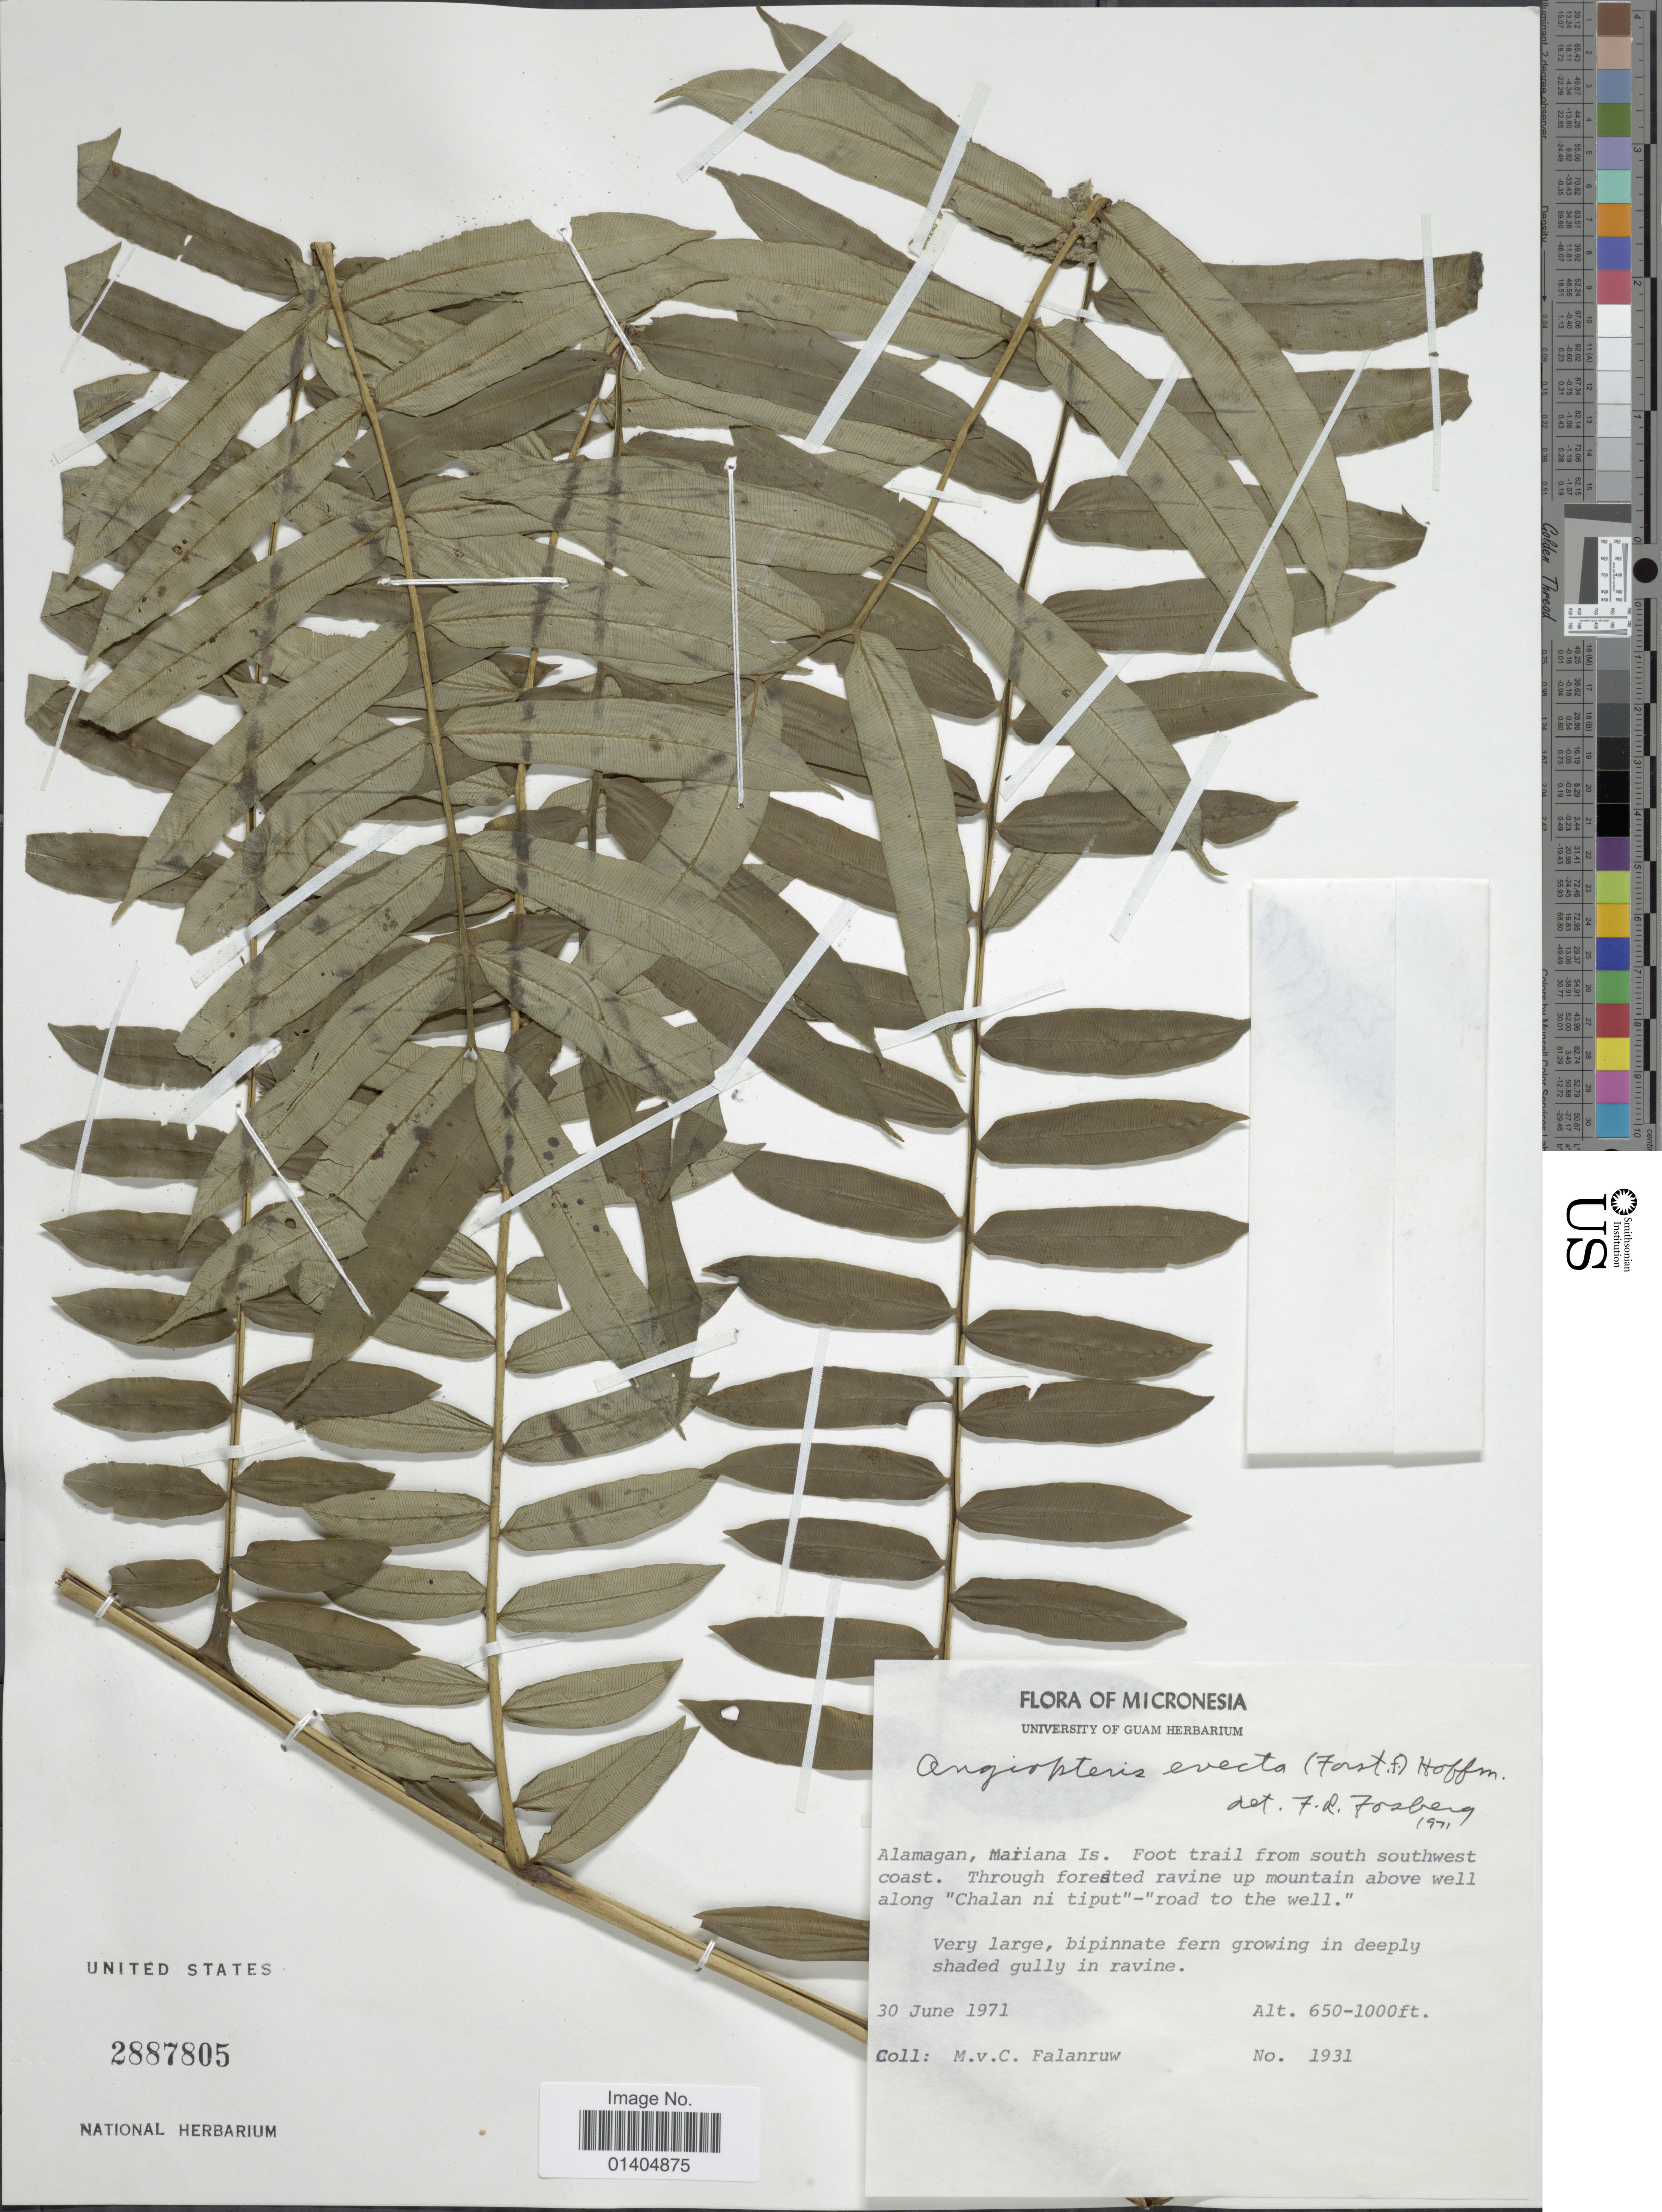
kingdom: Plantae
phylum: Tracheophyta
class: Polypodiopsida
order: Marattiales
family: Marattiaceae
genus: Angiopteris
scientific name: Angiopteris evecta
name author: (G. Forst.) Hoffm.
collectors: M. V. Falanruw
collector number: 1931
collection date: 1971-06-30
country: Northern Mariana Islands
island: Alamagan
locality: Alamagan, Mariana Is. Foot trail from south southwest coast. Through forested ravine up mountain above well along "Chalan ni tiput"- "road to the well".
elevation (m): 198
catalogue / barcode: US 2887805